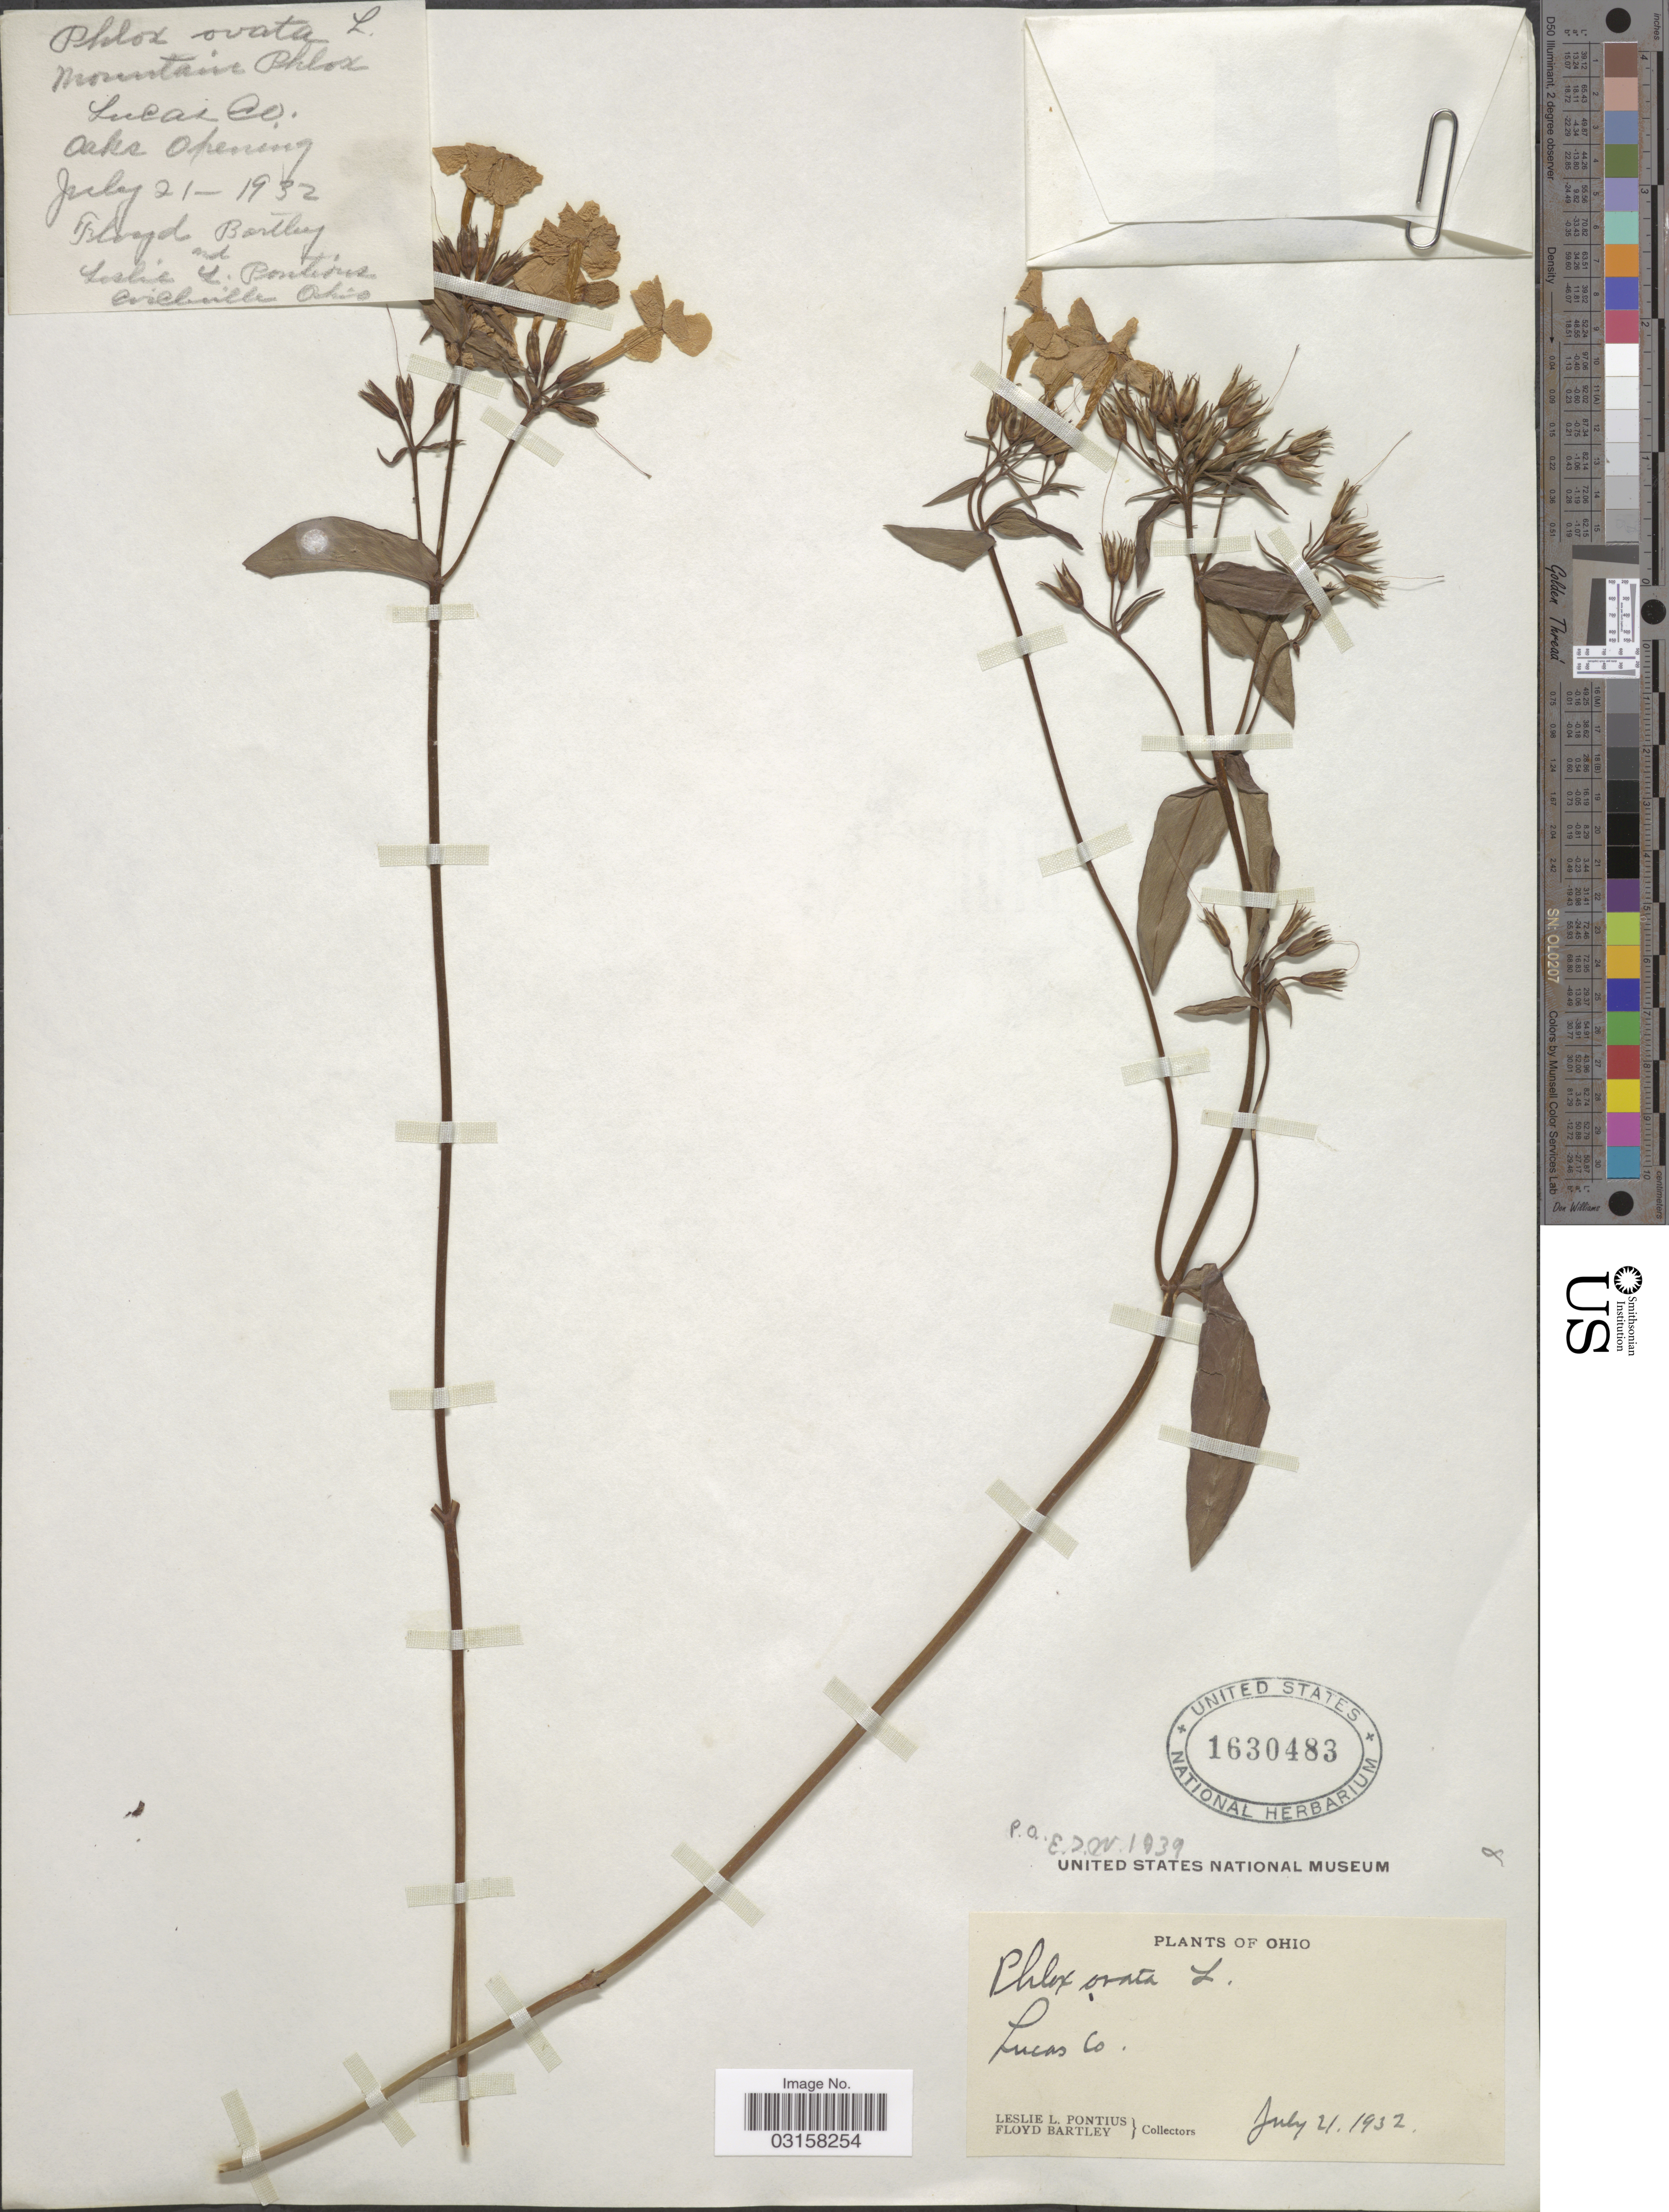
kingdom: Plantae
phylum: Tracheophyta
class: Magnoliopsida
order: Ericales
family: Polemoniaceae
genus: Phlox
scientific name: Phlox ovata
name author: L.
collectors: L. Pontius & F. Bartley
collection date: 1932-07-21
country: United States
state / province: Ohio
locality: Lucas Co. Circleville.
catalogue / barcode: US 1630483